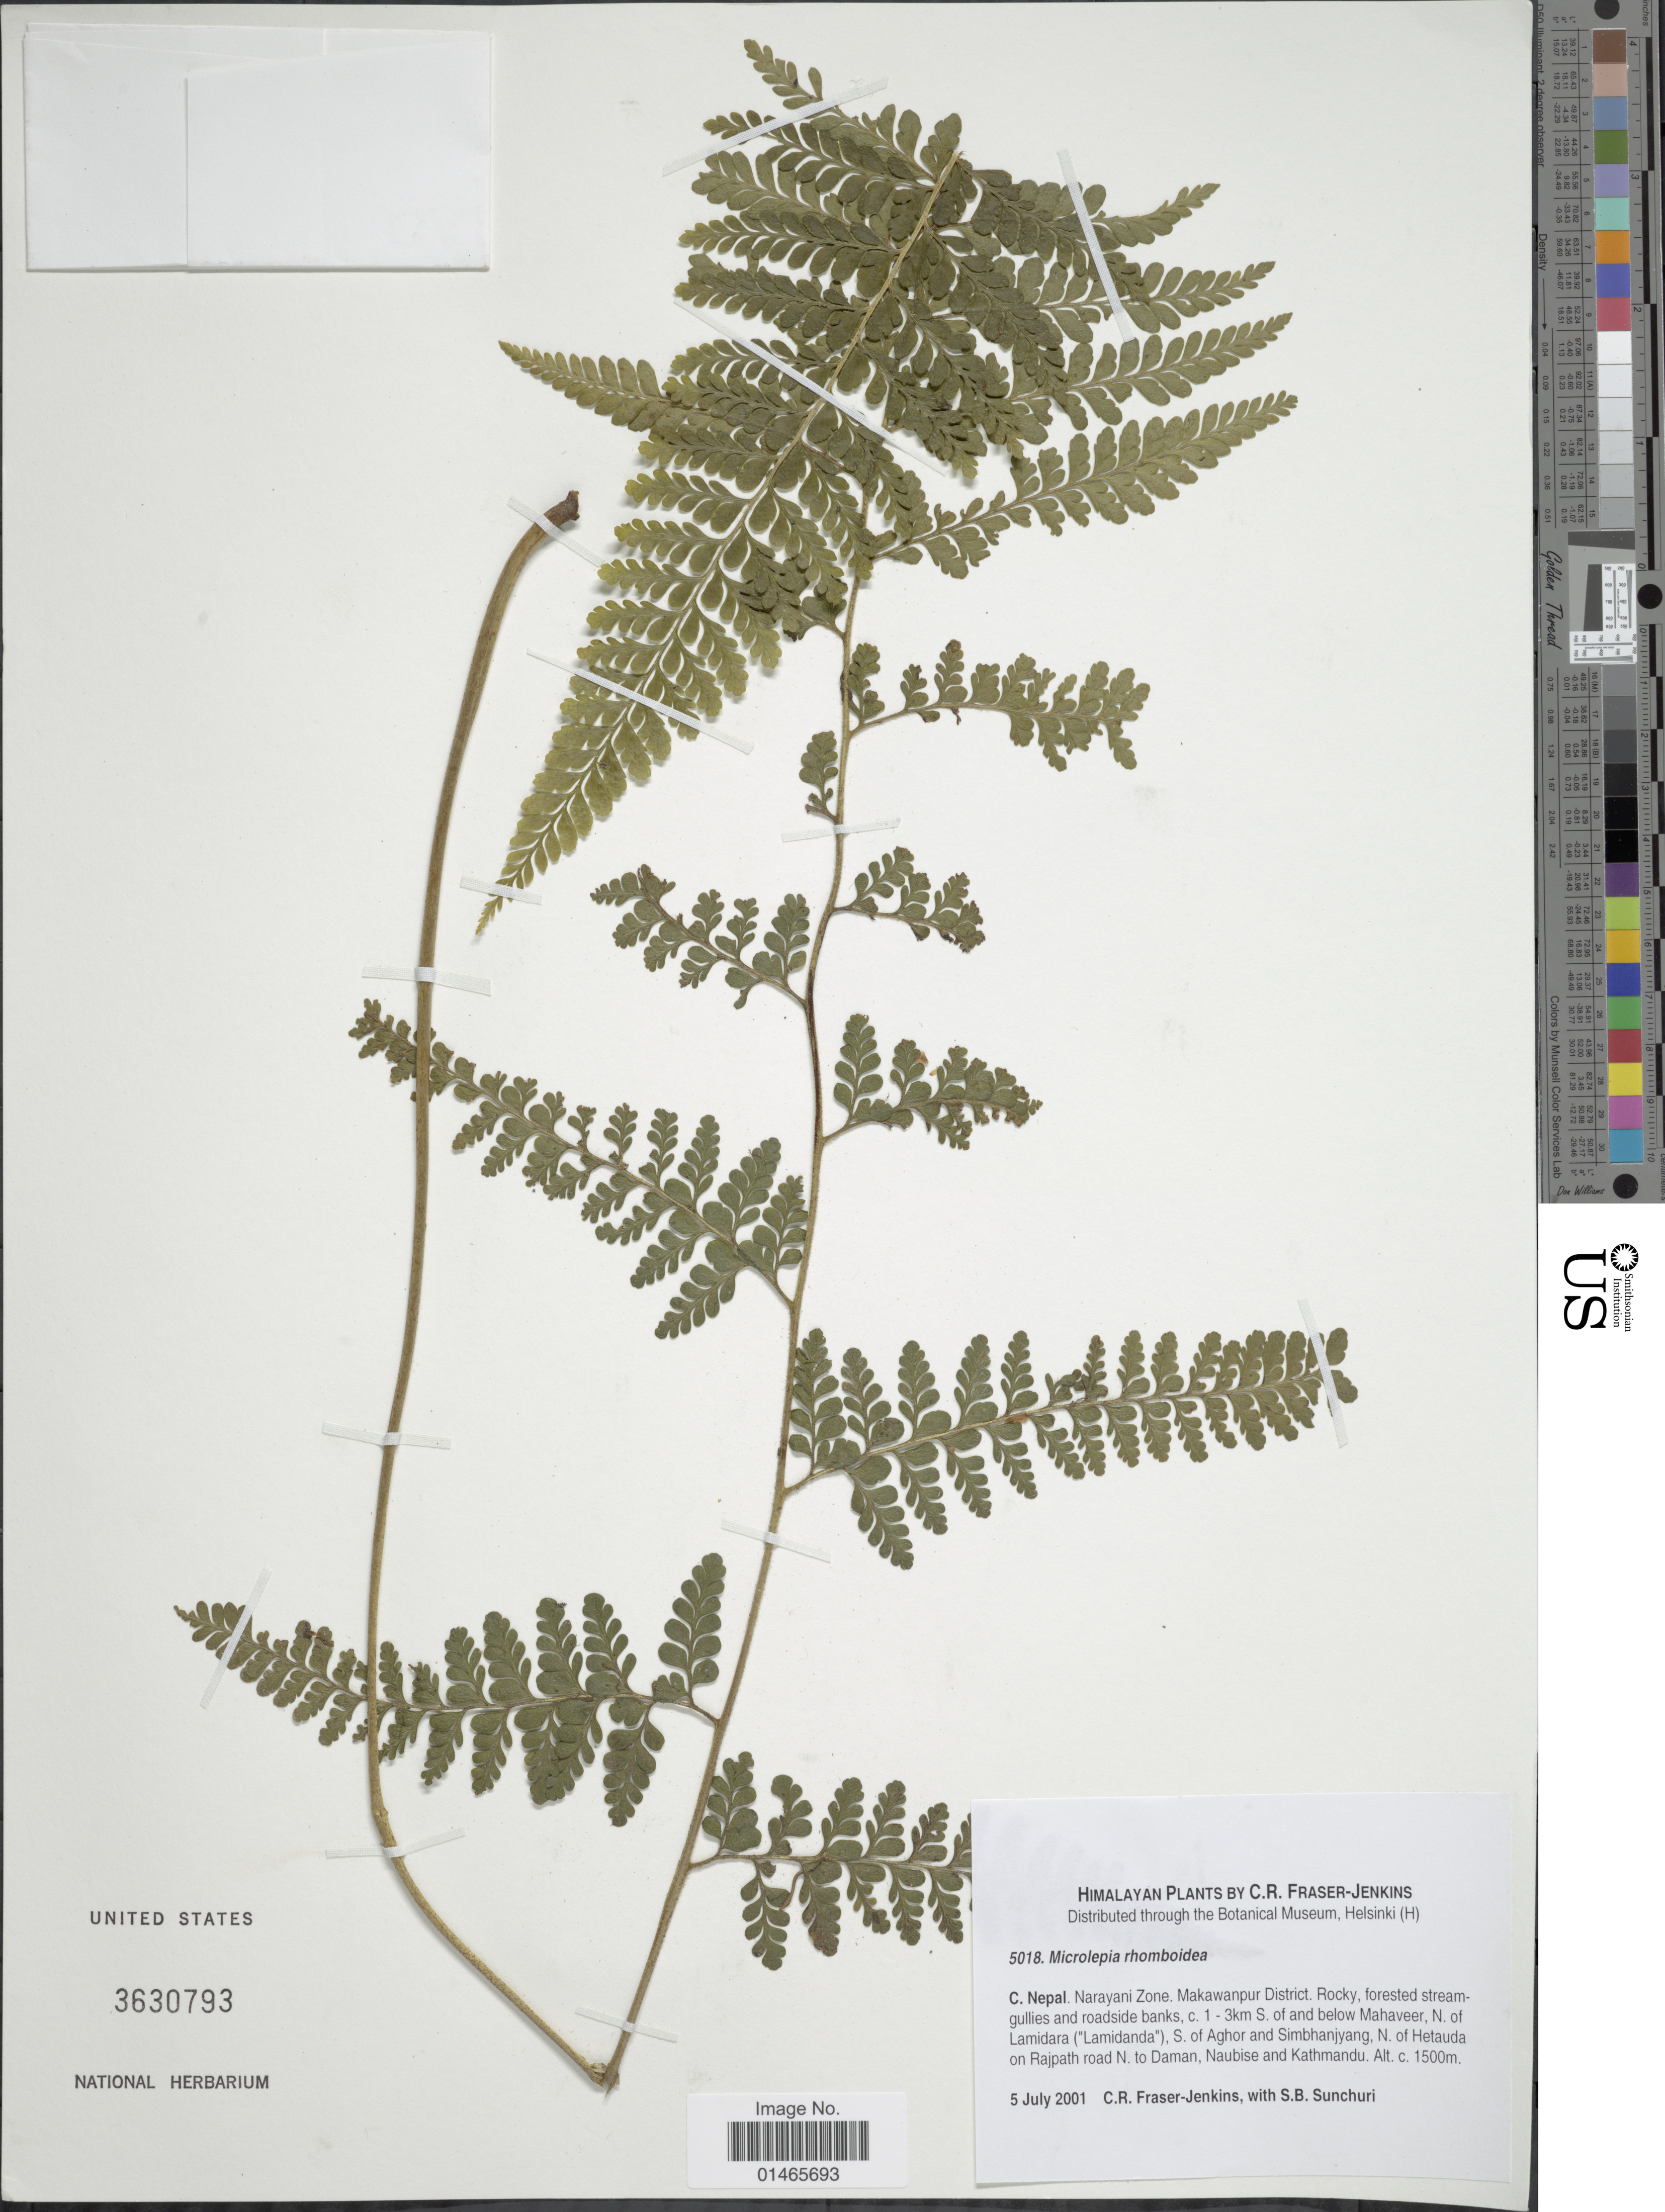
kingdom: Plantae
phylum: Tracheophyta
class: Polypodiopsida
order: Polypodiales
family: Dennstaedtiaceae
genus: Microlepia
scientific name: Microlepia rhomboidea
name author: (Wall. ex Kunze) Prantl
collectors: C. R. Fraser-Jenkins & S. Sunchuri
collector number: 5018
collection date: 2001-07-05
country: Nepal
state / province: Narayani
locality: Narayani Zone, Makawanpur District, Rocky, forested stream-gullies and roadside banks, c. 1-3 km. S of and below Mahaveer, N. of Lamidara("Lamidanda"), S of Aghor and Simbhanjyang, N. of Hetauda on Rajpath road N. to Daman, Naubise and Kathmandu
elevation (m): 1500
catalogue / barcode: US 3630793